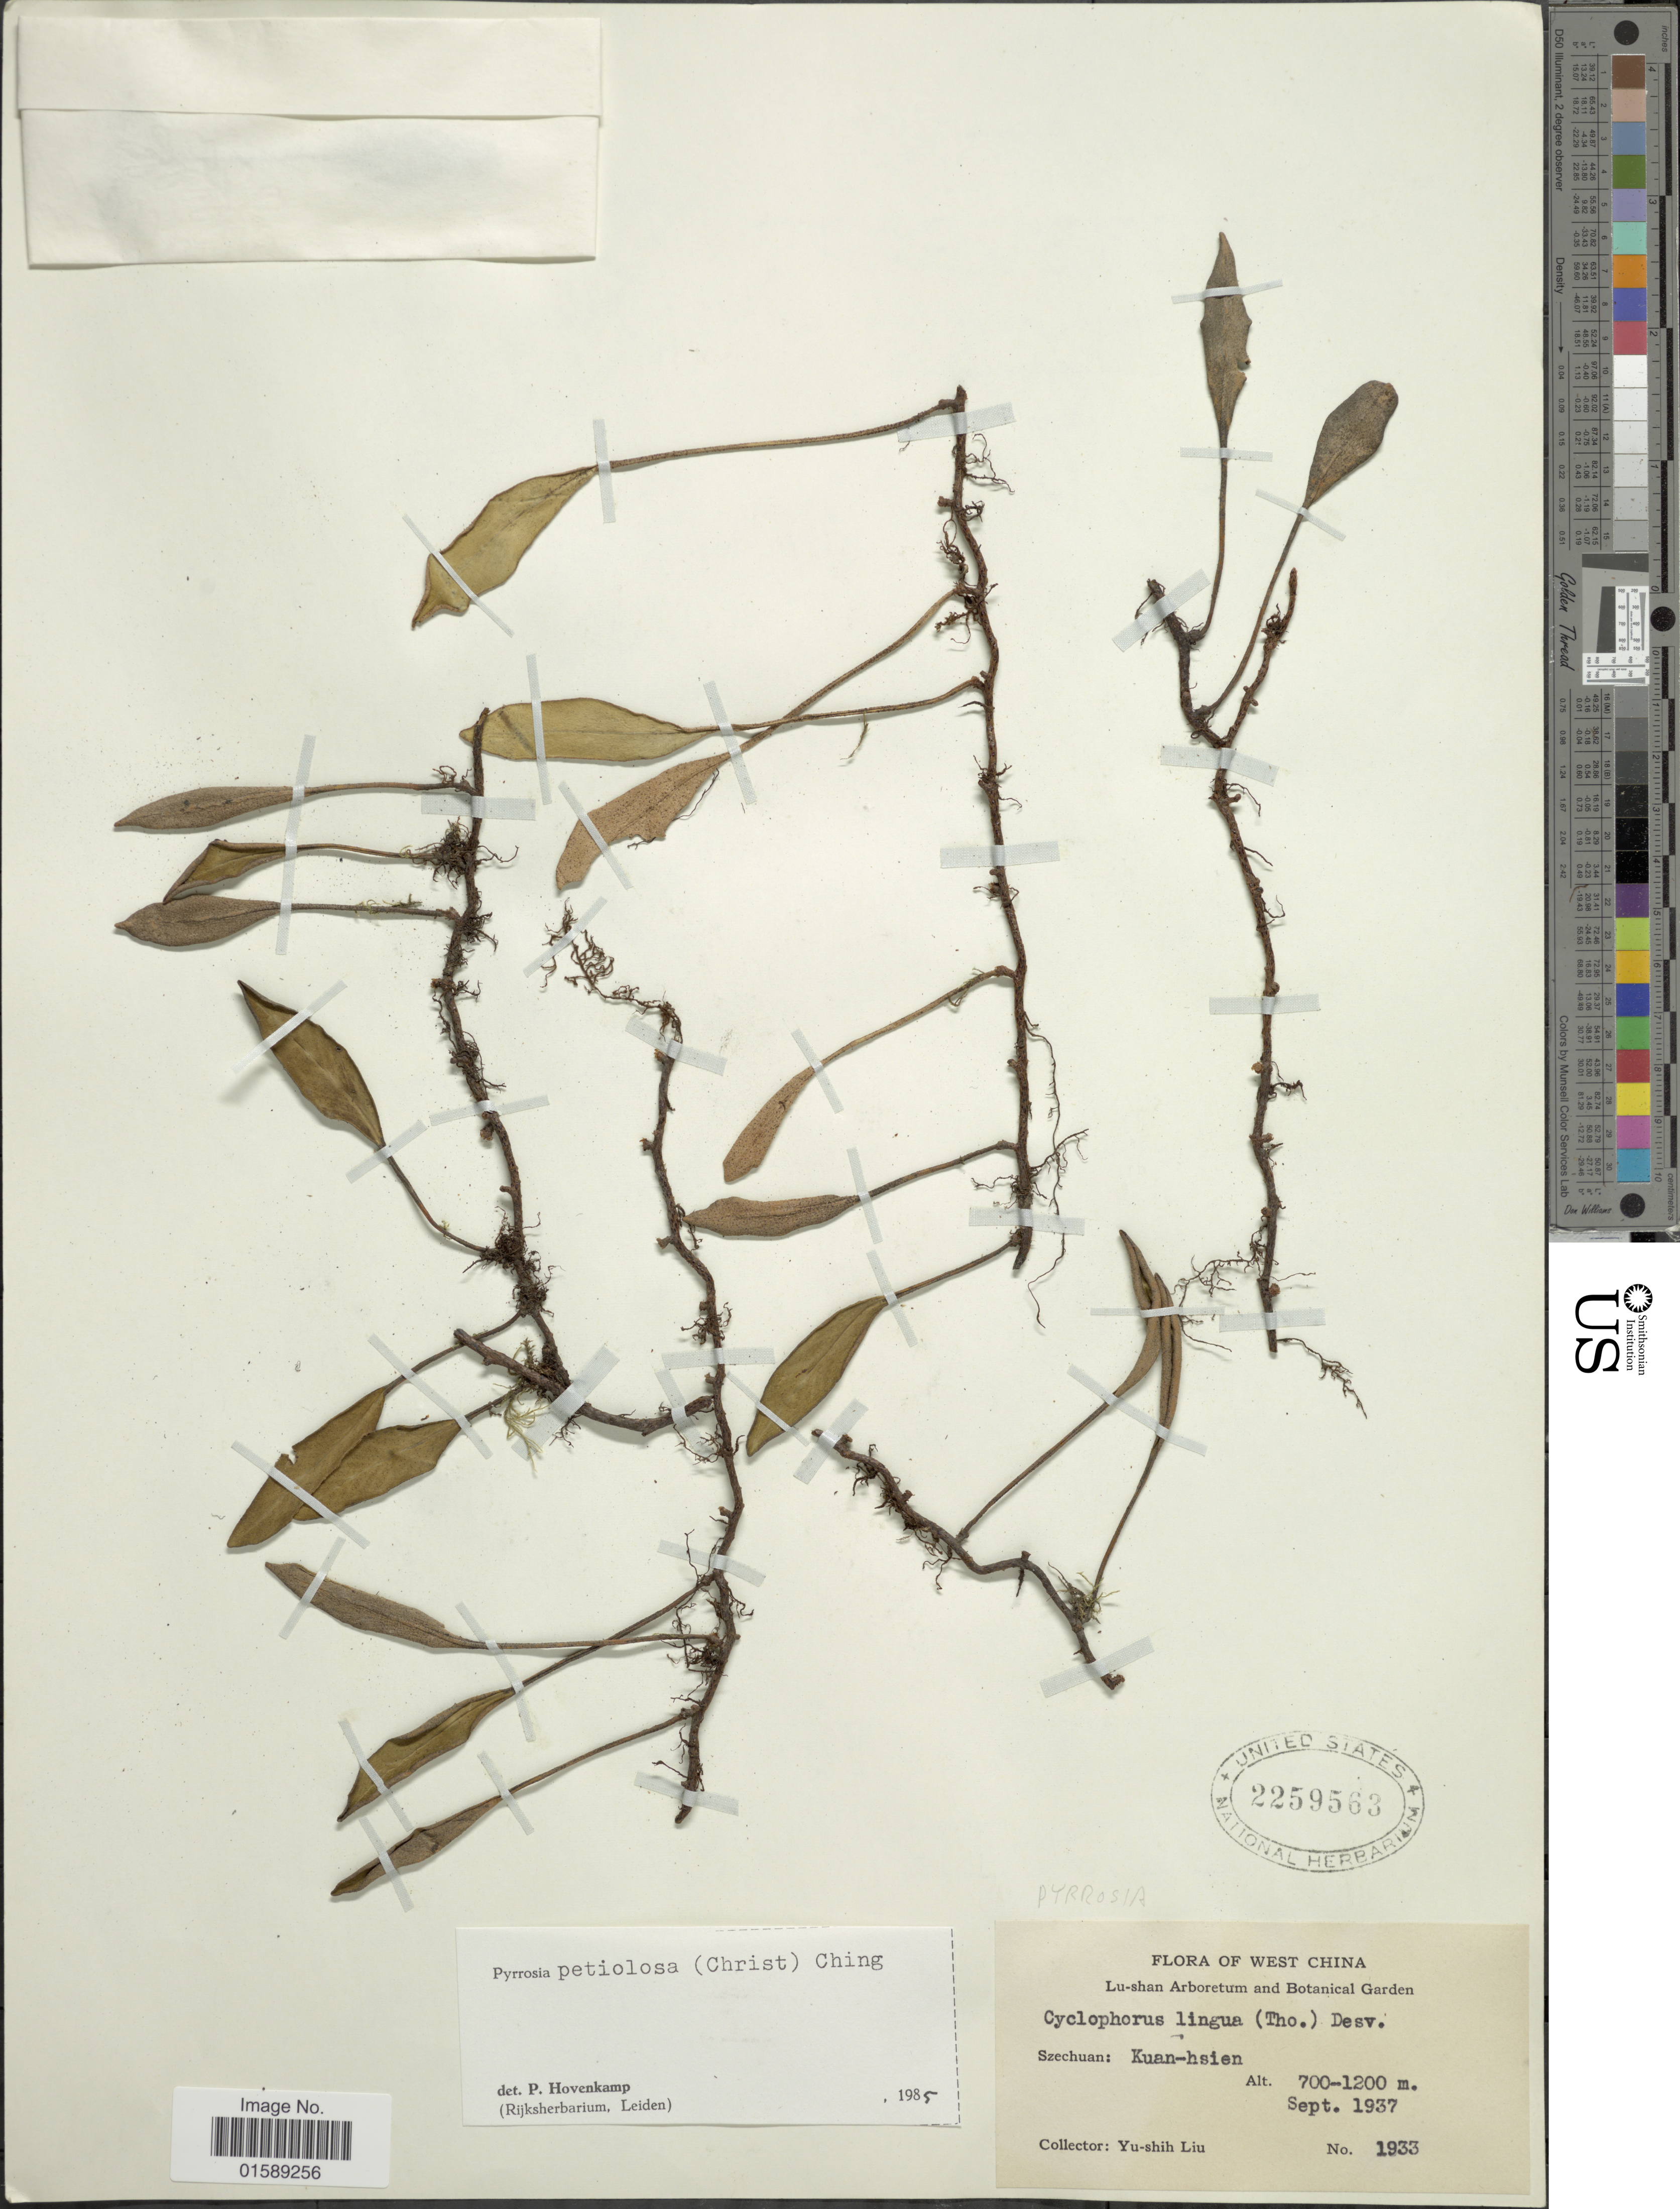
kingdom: Plantae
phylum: Tracheophyta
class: Polypodiopsida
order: Polypodiales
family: Polypodiaceae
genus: Pyrrosia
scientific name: Pyrrosia petiolosa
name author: (Christ) Ching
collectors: Y.-S. Liu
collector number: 1933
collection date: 1937-09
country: China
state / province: Sichuan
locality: West China. Szechuan: Kuan-hsien.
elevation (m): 700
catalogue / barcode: US 2259563